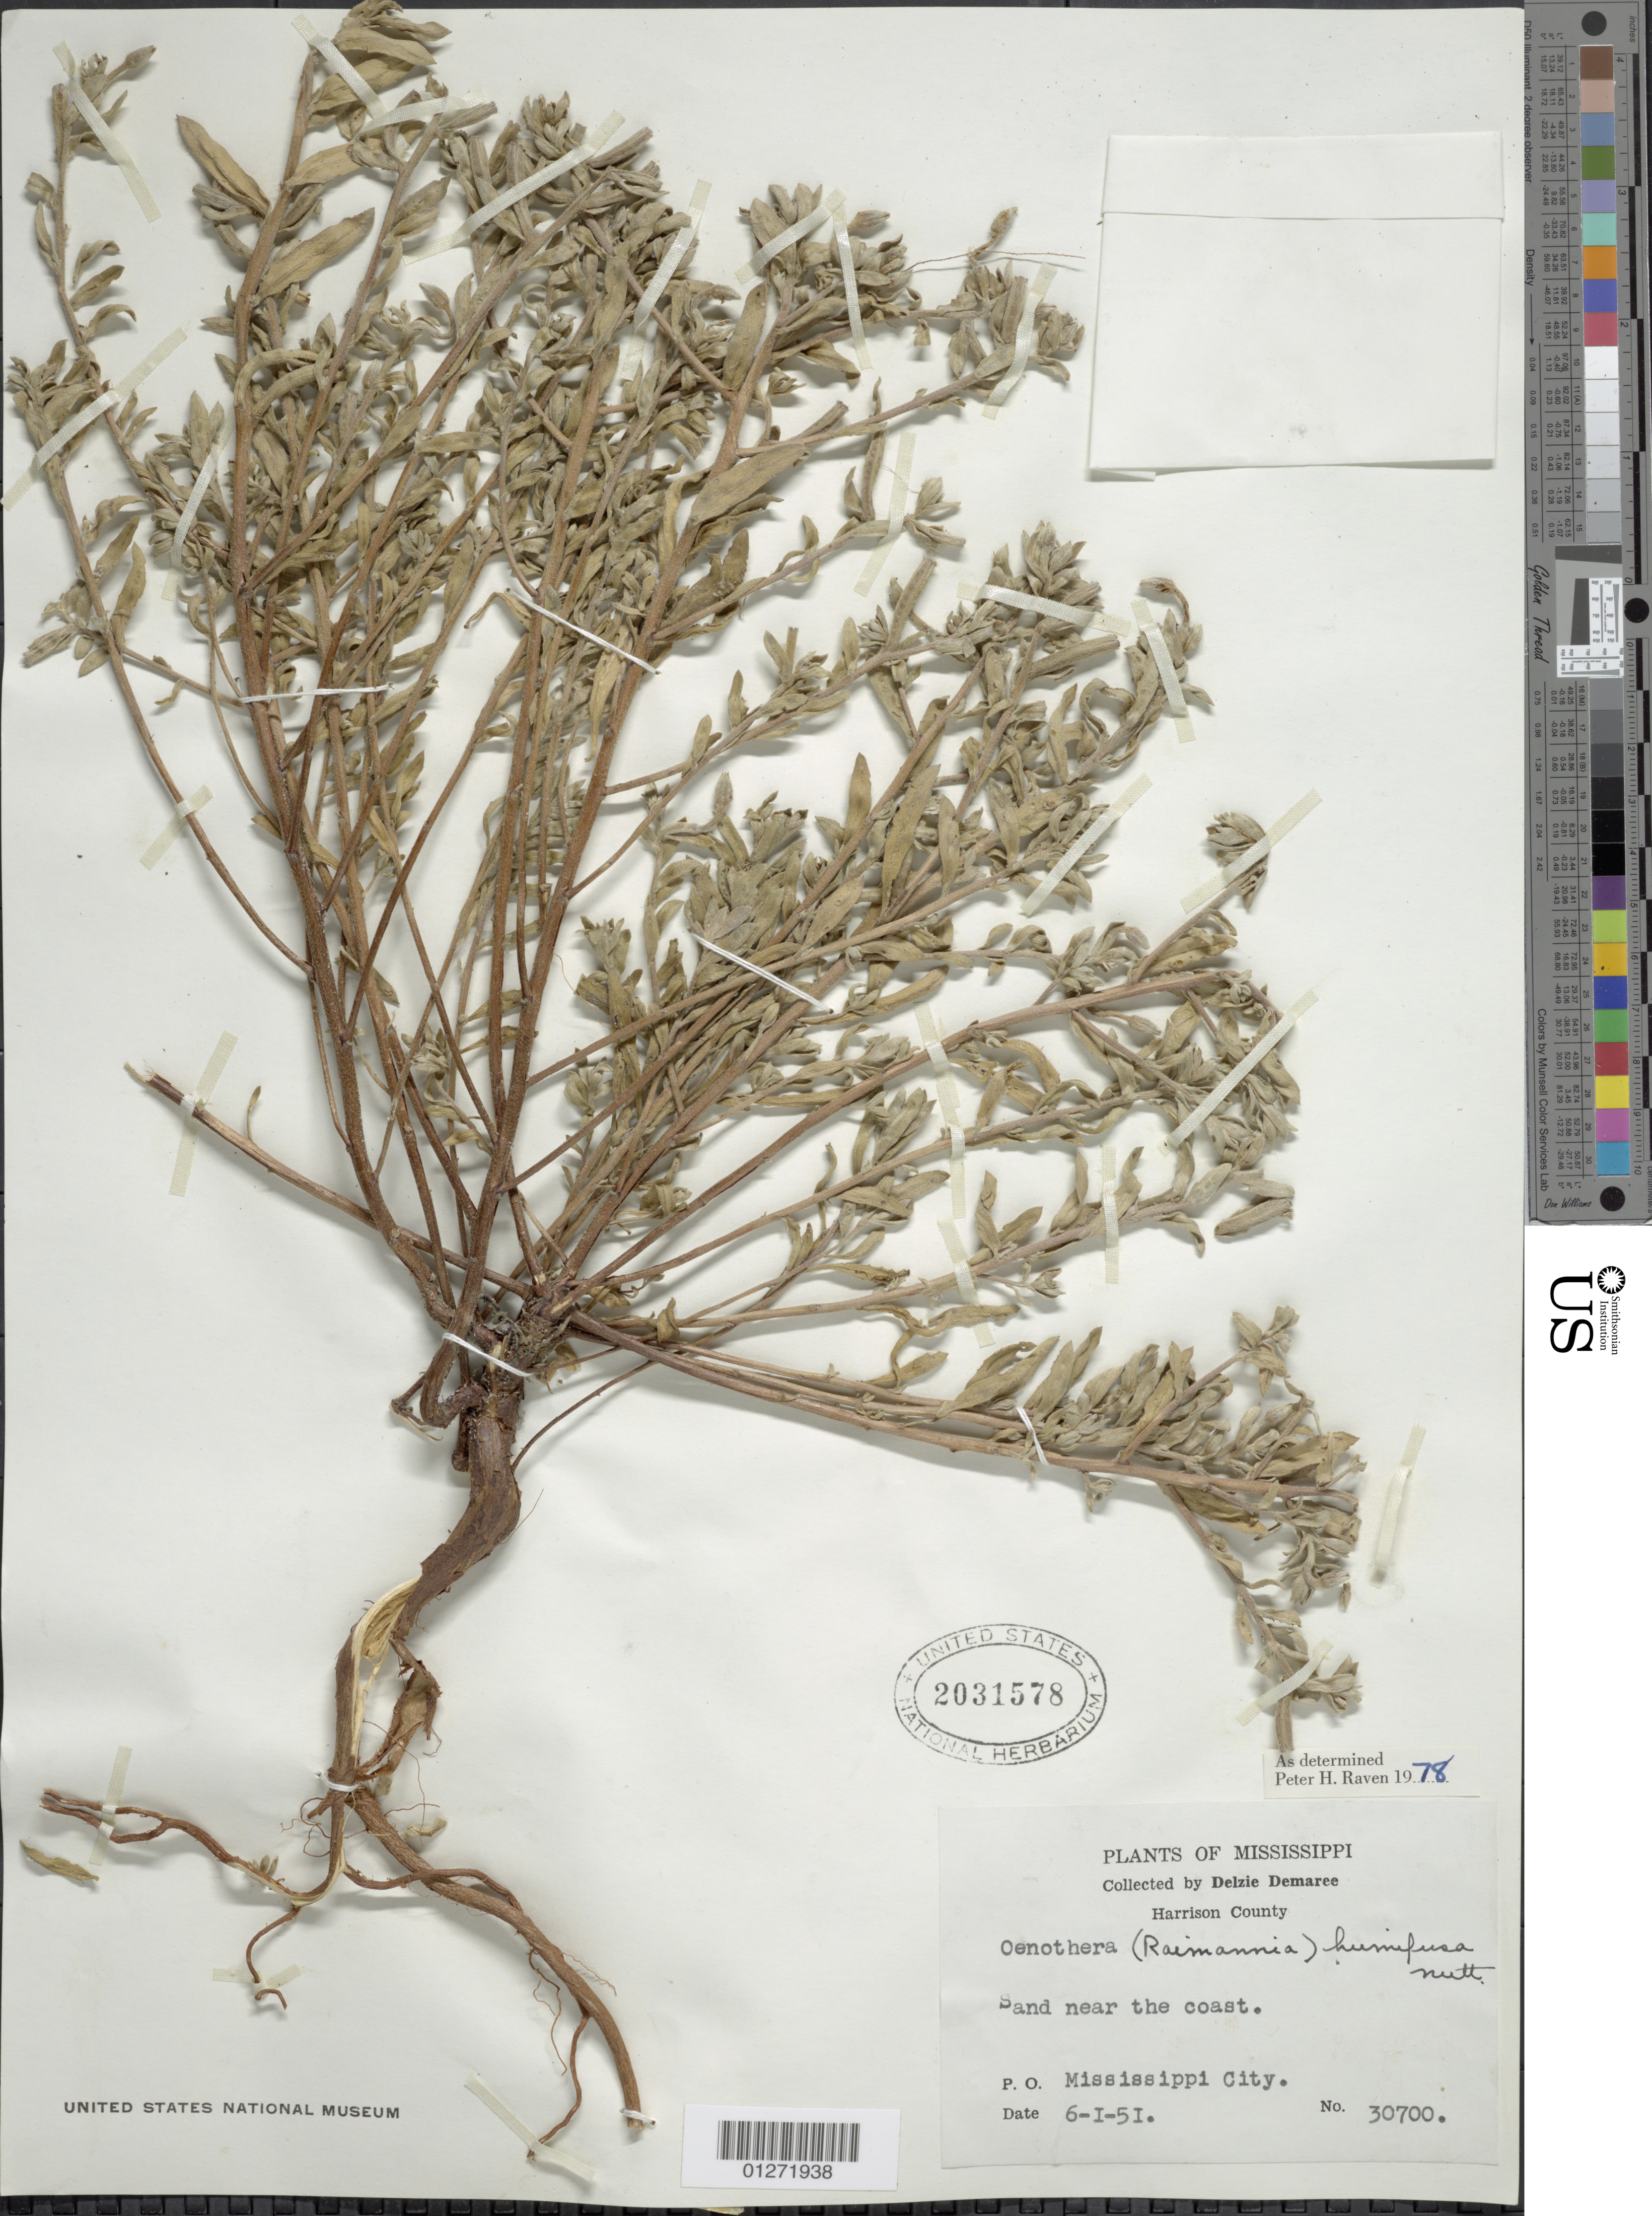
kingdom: Plantae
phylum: Tracheophyta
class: Magnoliopsida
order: Myrtales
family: Onagraceae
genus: Oenothera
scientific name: Oenothera humifusa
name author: Nutt.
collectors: D. Demaree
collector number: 30700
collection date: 1951-06-01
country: United States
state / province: Mississippi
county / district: Harrison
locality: Mississippi City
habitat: Sand near the coast.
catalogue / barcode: US 2031578